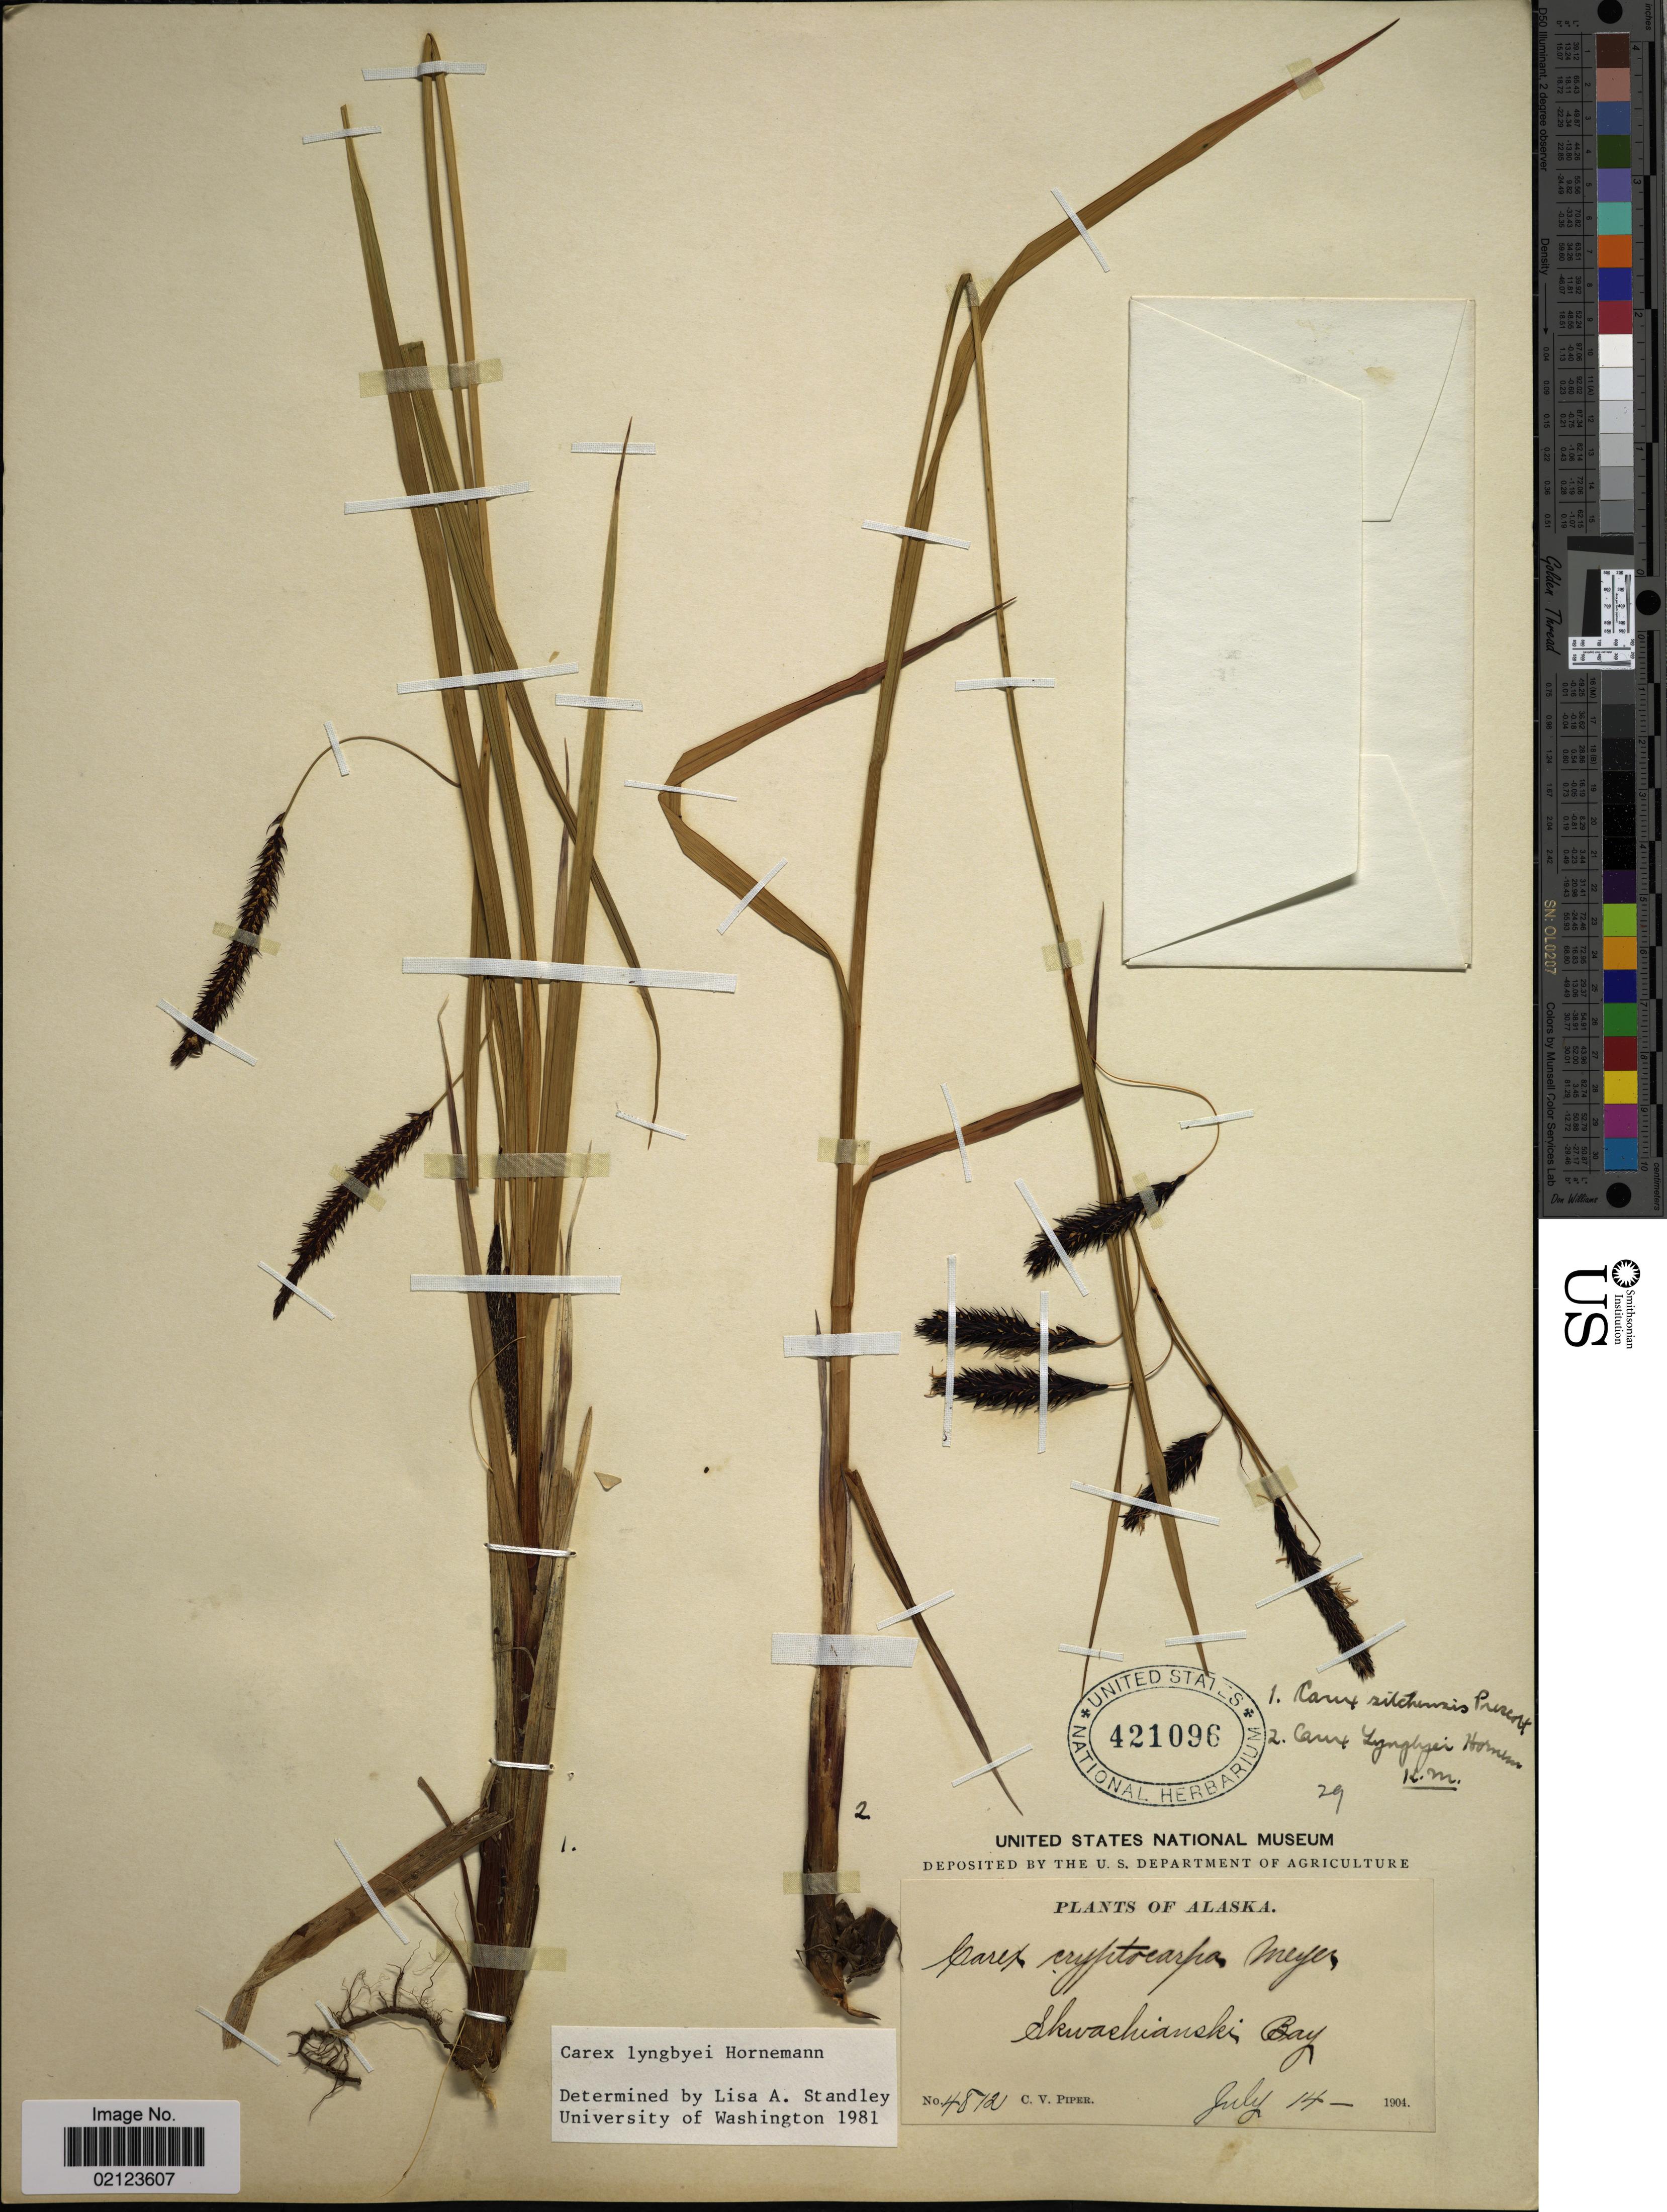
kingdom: Plantae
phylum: Tracheophyta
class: Liliopsida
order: Poales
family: Cyperaceae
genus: Carex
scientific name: Carex lyngbyei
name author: Hornem.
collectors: C. V. Piper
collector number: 4812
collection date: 1904-07-14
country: United States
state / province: Alaska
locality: Skwashianski Bay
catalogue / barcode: US 421096